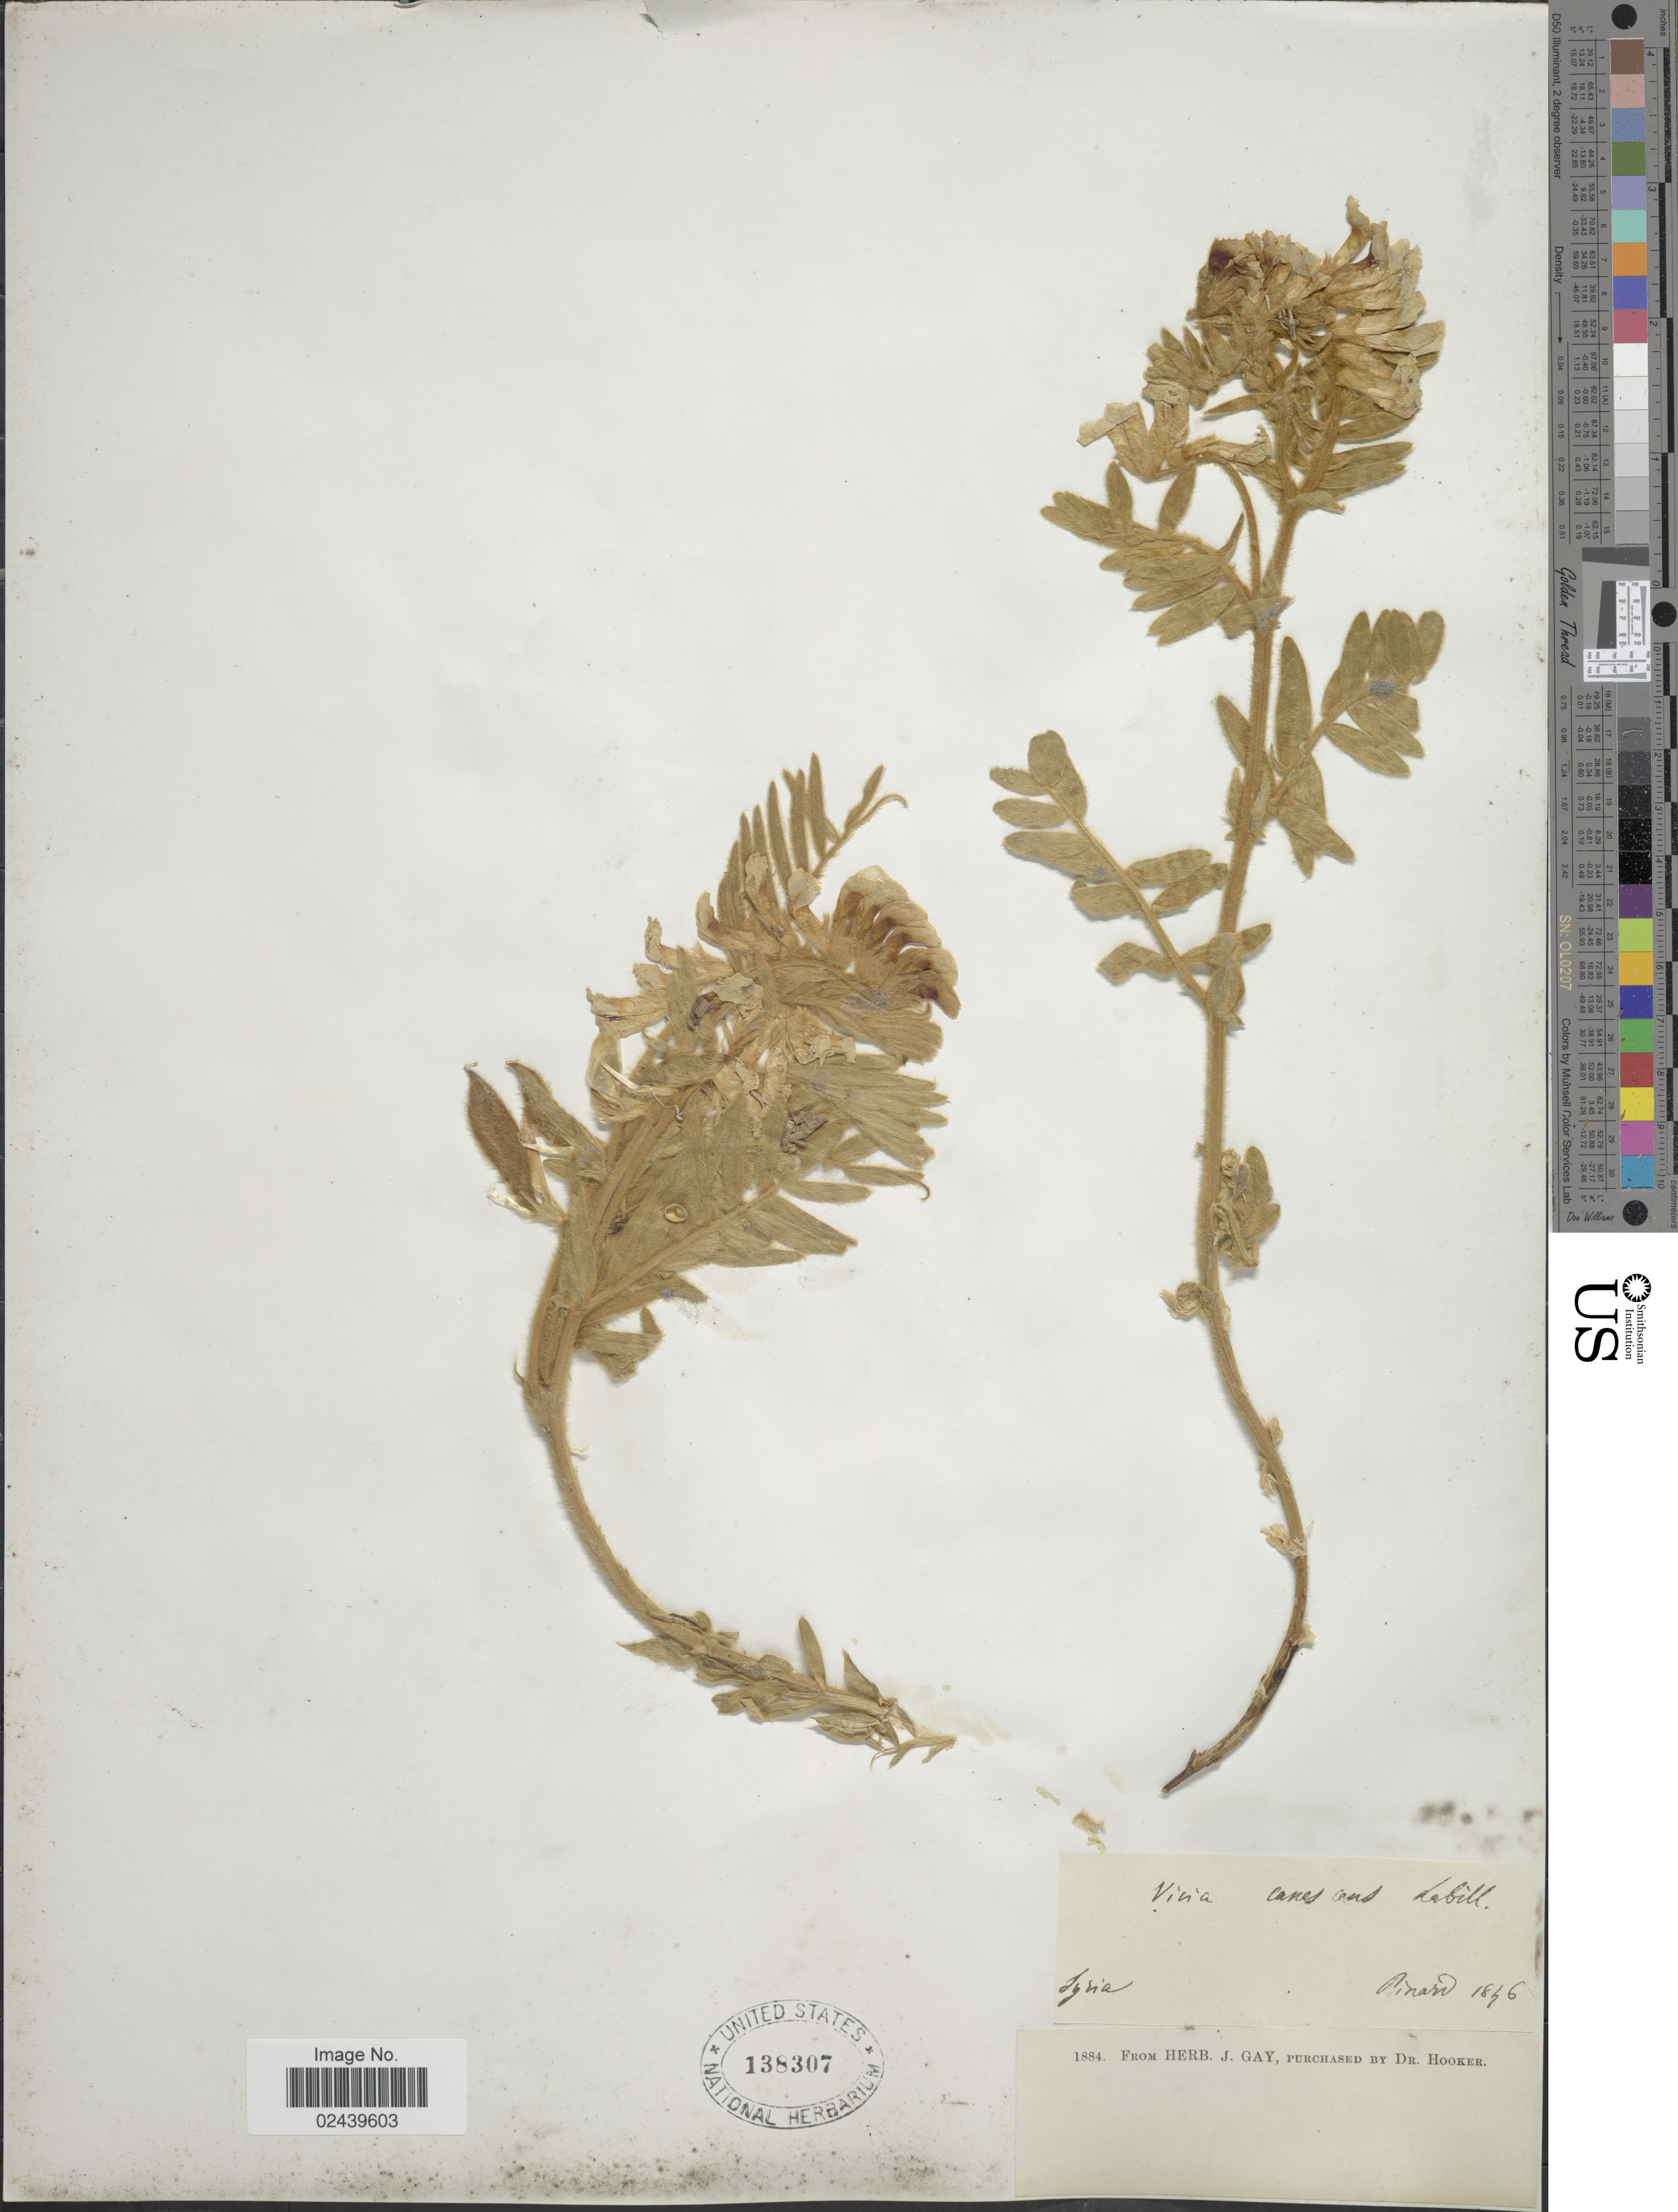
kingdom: Plantae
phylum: Tracheophyta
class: Magnoliopsida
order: Fabales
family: Fabaceae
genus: Vicia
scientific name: Vicia canescens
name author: Labill.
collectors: -. Pinard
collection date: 1846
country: Syria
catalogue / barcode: US 138307